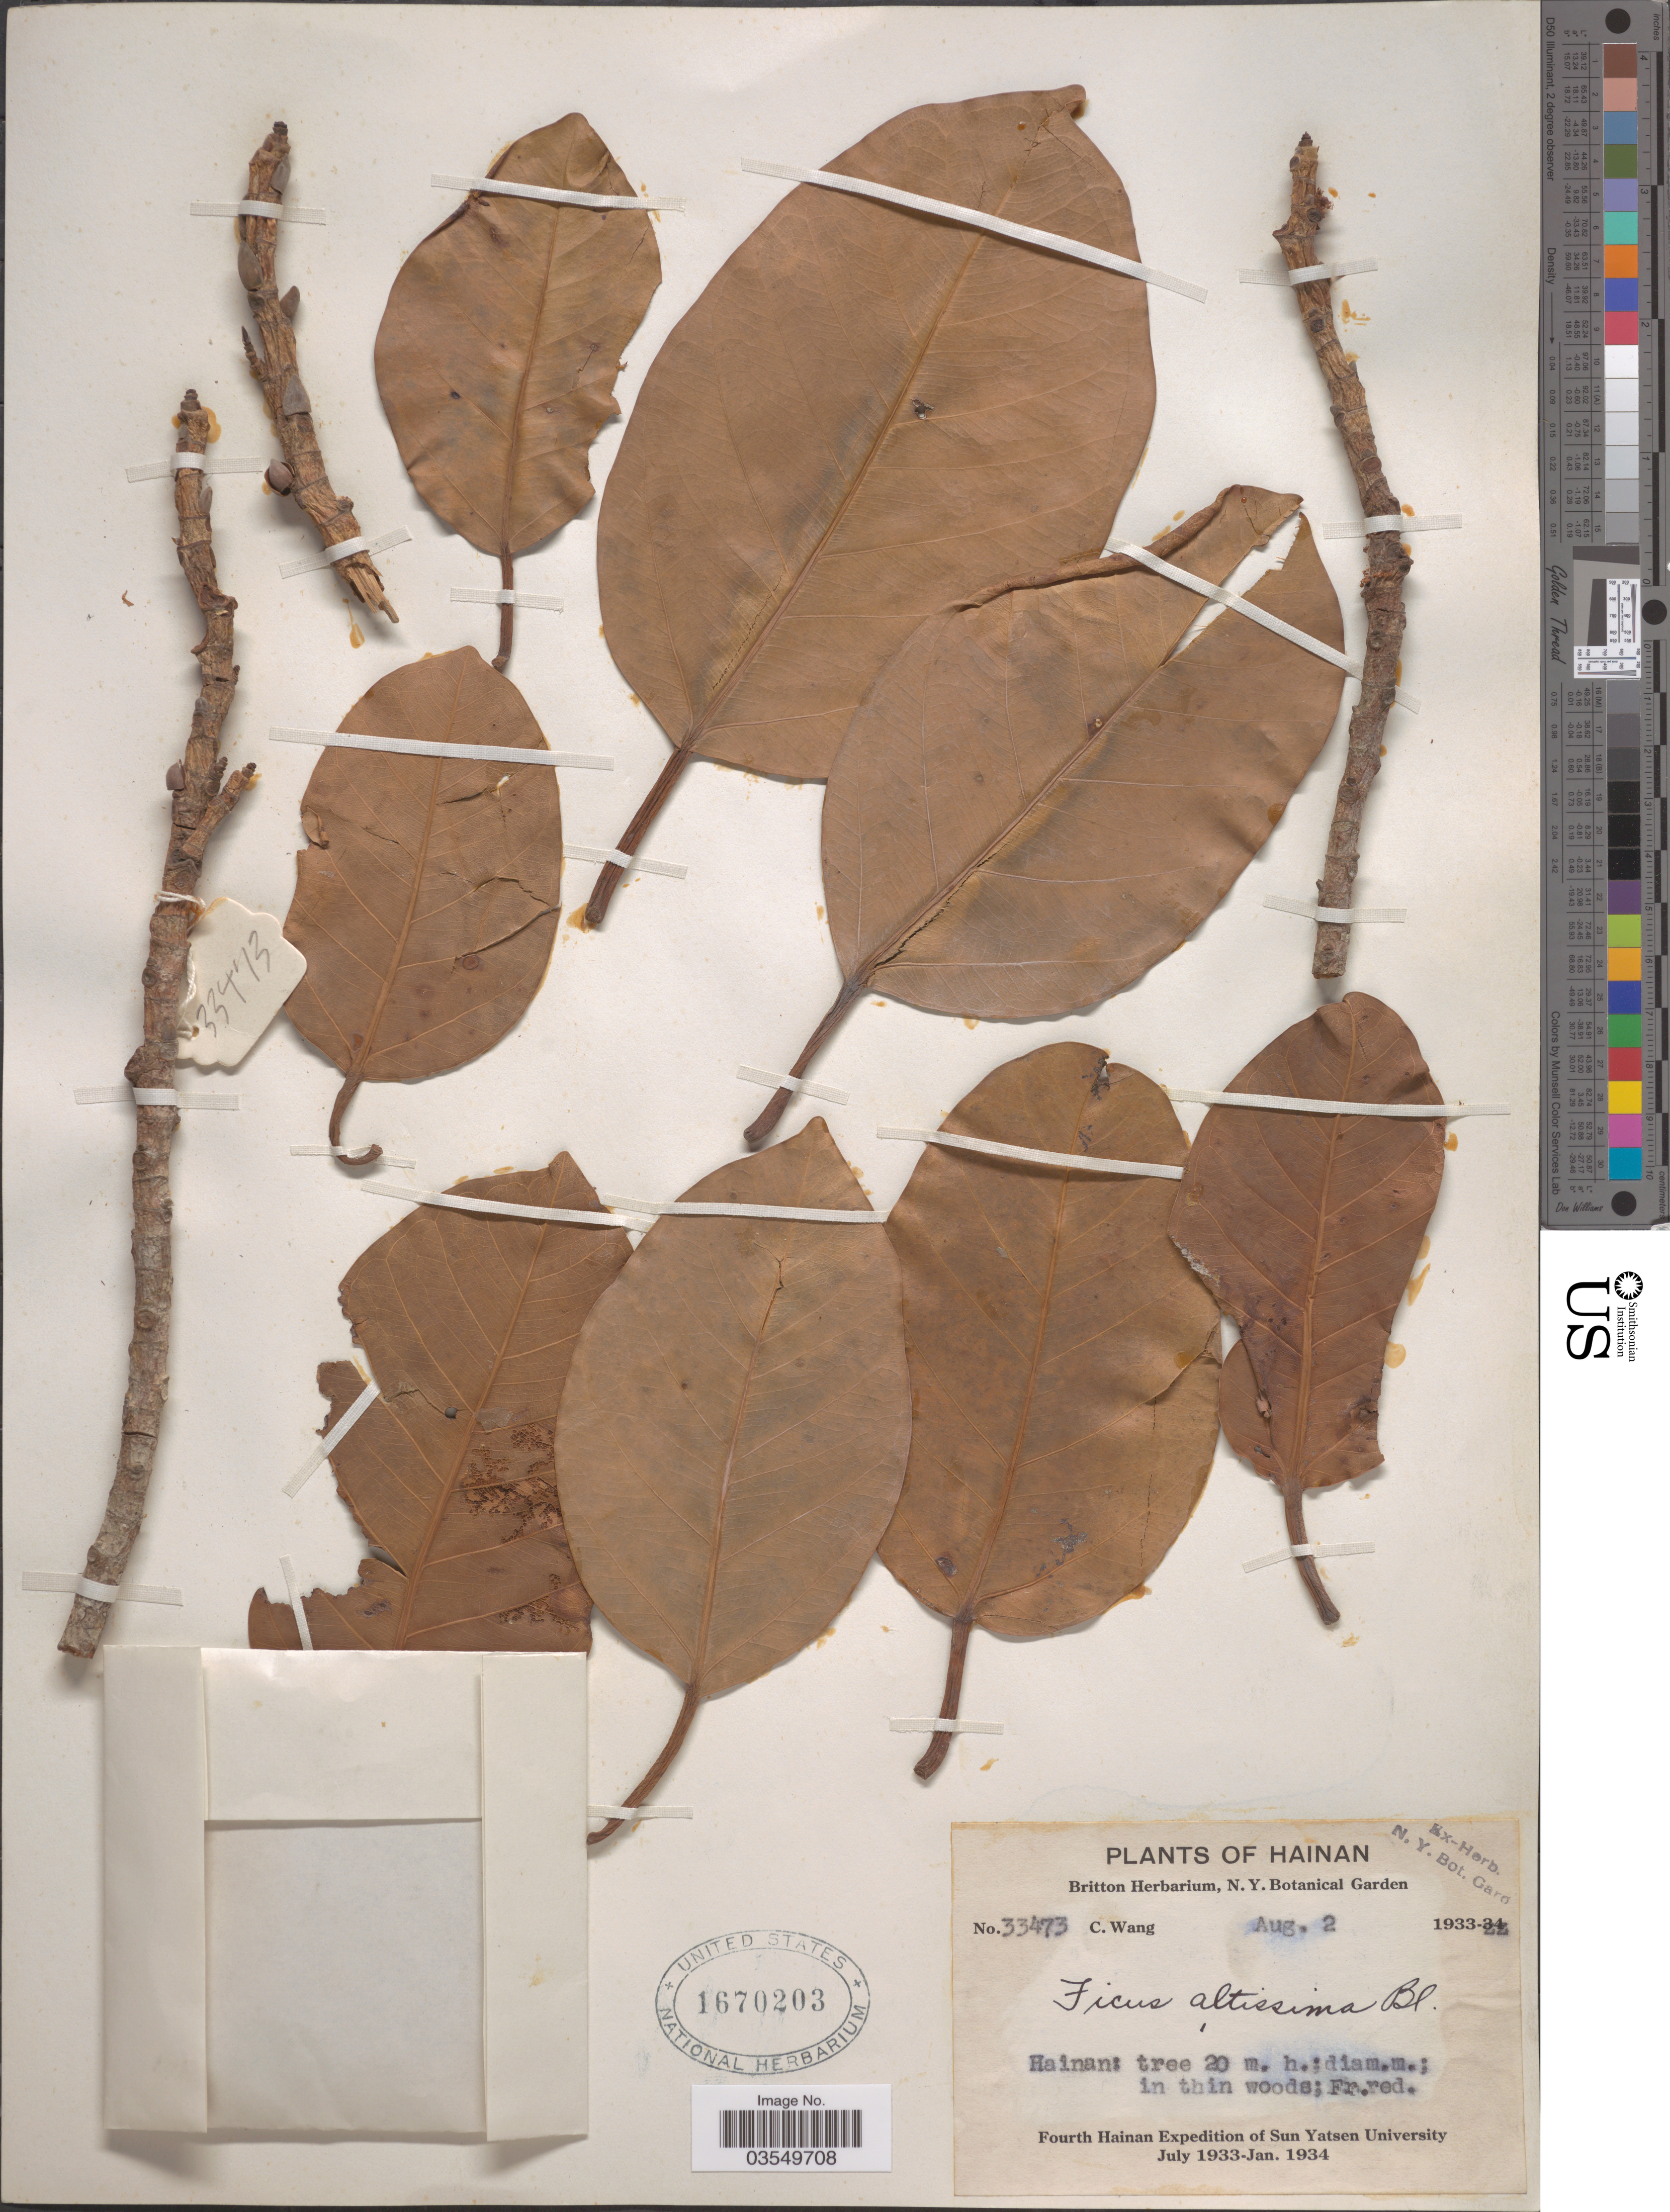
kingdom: Plantae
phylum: Tracheophyta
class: Magnoliopsida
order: Rosales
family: Moraceae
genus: Ficus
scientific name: Ficus altissima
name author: Blume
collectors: C. Wang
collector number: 33473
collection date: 1933-08-02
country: China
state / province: Hainan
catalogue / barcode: US 1670203